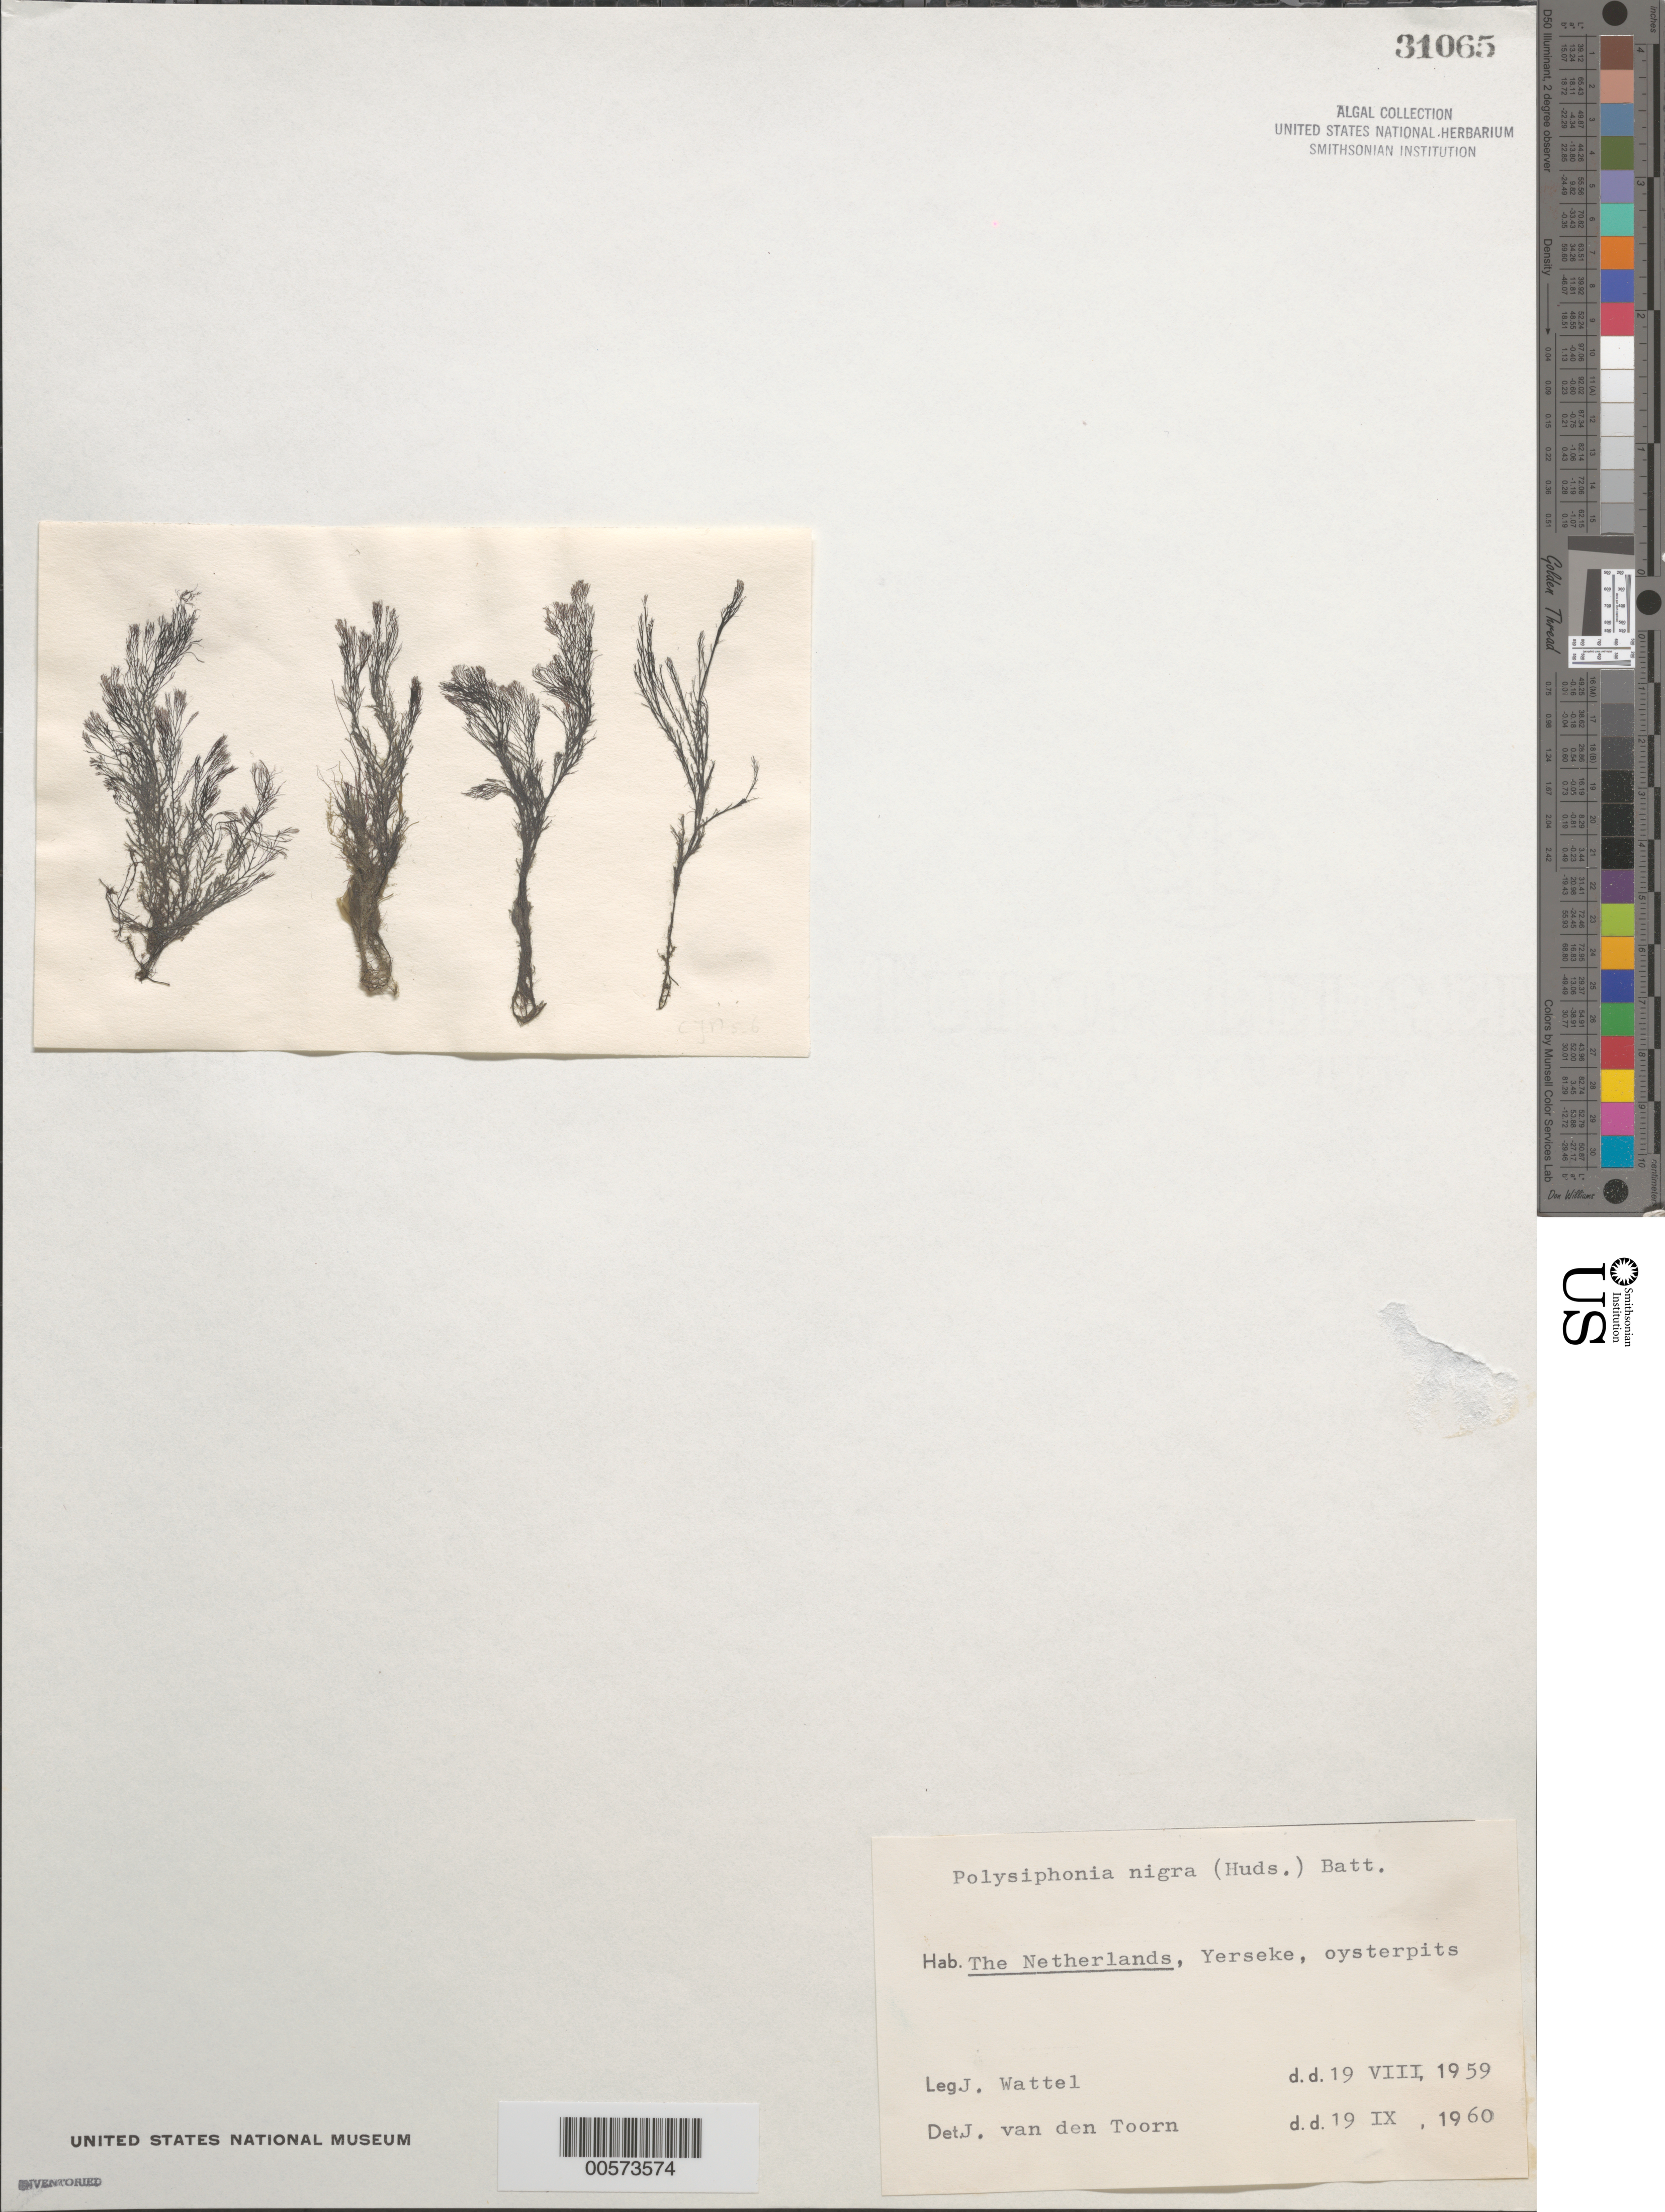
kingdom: Plantae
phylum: Rhodophyta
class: Florideophyceae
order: Ceramiales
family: Rhodomelaceae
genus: Vertebrata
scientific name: Vertebrata nigra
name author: (Hudson) Diaz-Tapia & Maggs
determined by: Algae name updating Project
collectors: J. Wattel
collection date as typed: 19 Aug 1959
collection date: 1959-08-19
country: Netherlands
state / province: Zeeland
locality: Yerseke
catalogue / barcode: US 31065